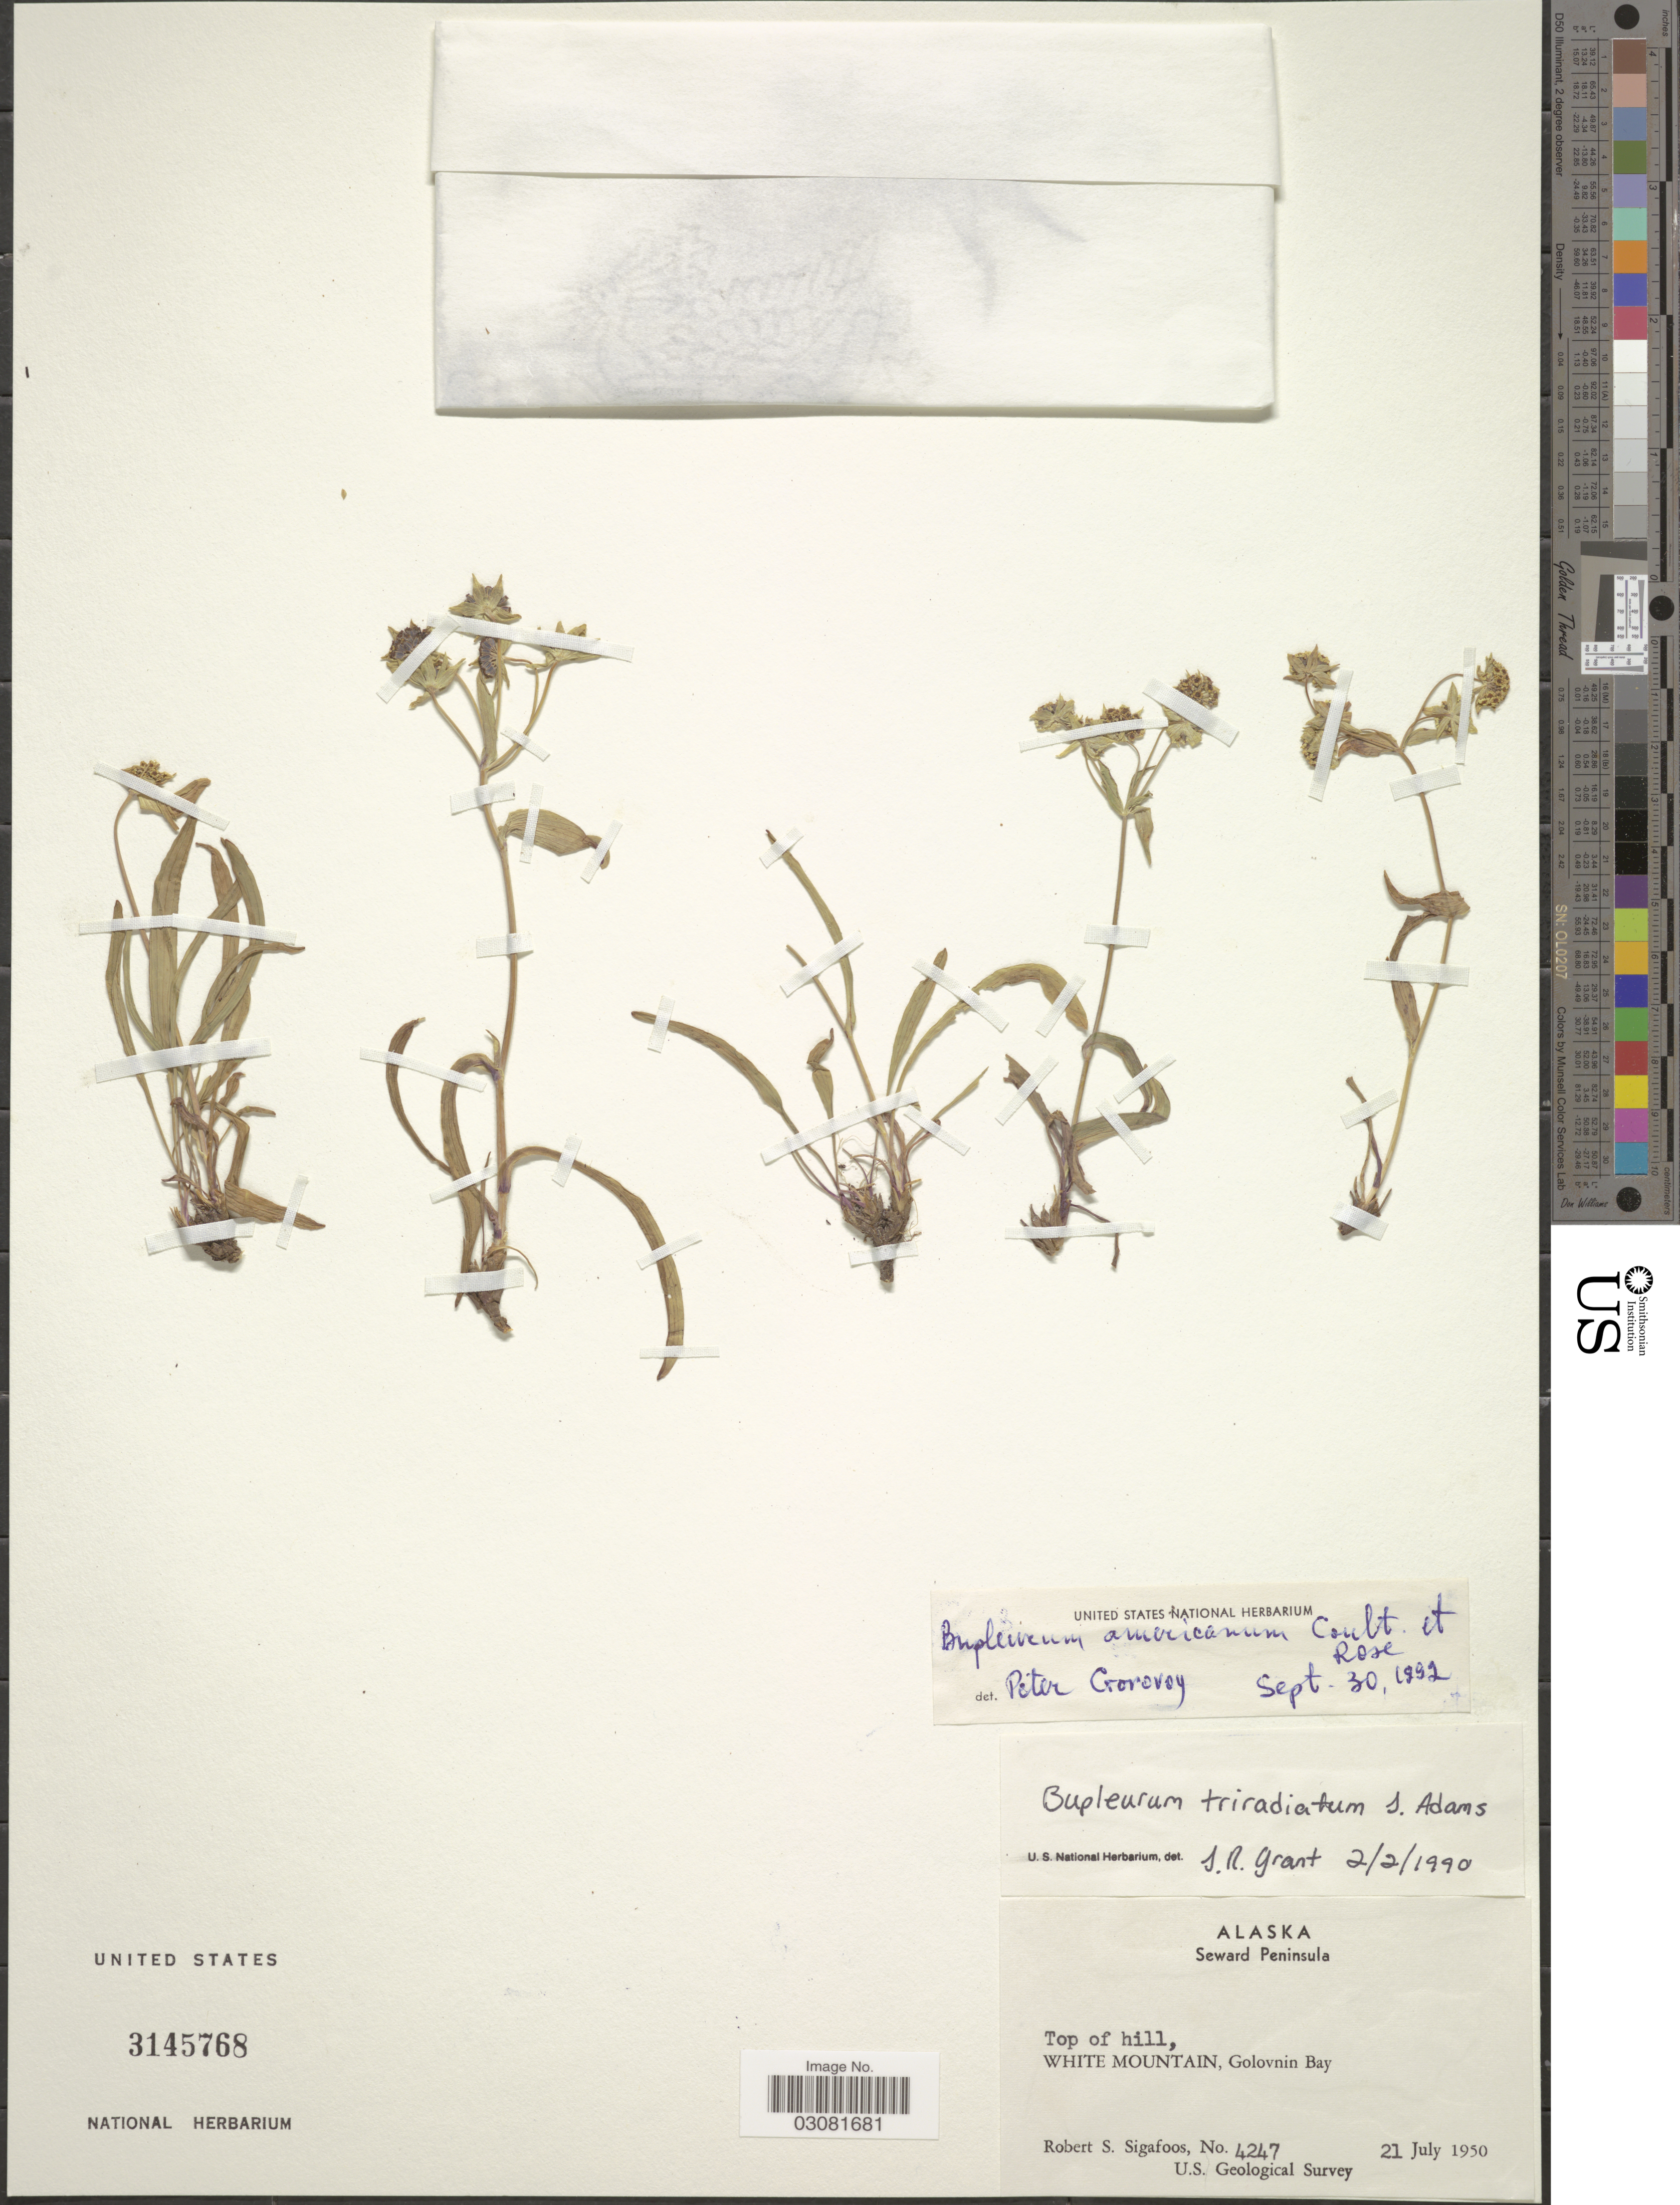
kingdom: Plantae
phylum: Tracheophyta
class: Magnoliopsida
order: Apiales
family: Apiaceae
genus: Bupleurum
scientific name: Bupleurum triradiatum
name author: Hoffm. ex Adams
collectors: R. Sigafoos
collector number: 4247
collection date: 1950-07-21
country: United States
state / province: Alaska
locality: Seward Peninsula, Top of hill, White Mountain, Golovnin Bay.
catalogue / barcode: US 3145768